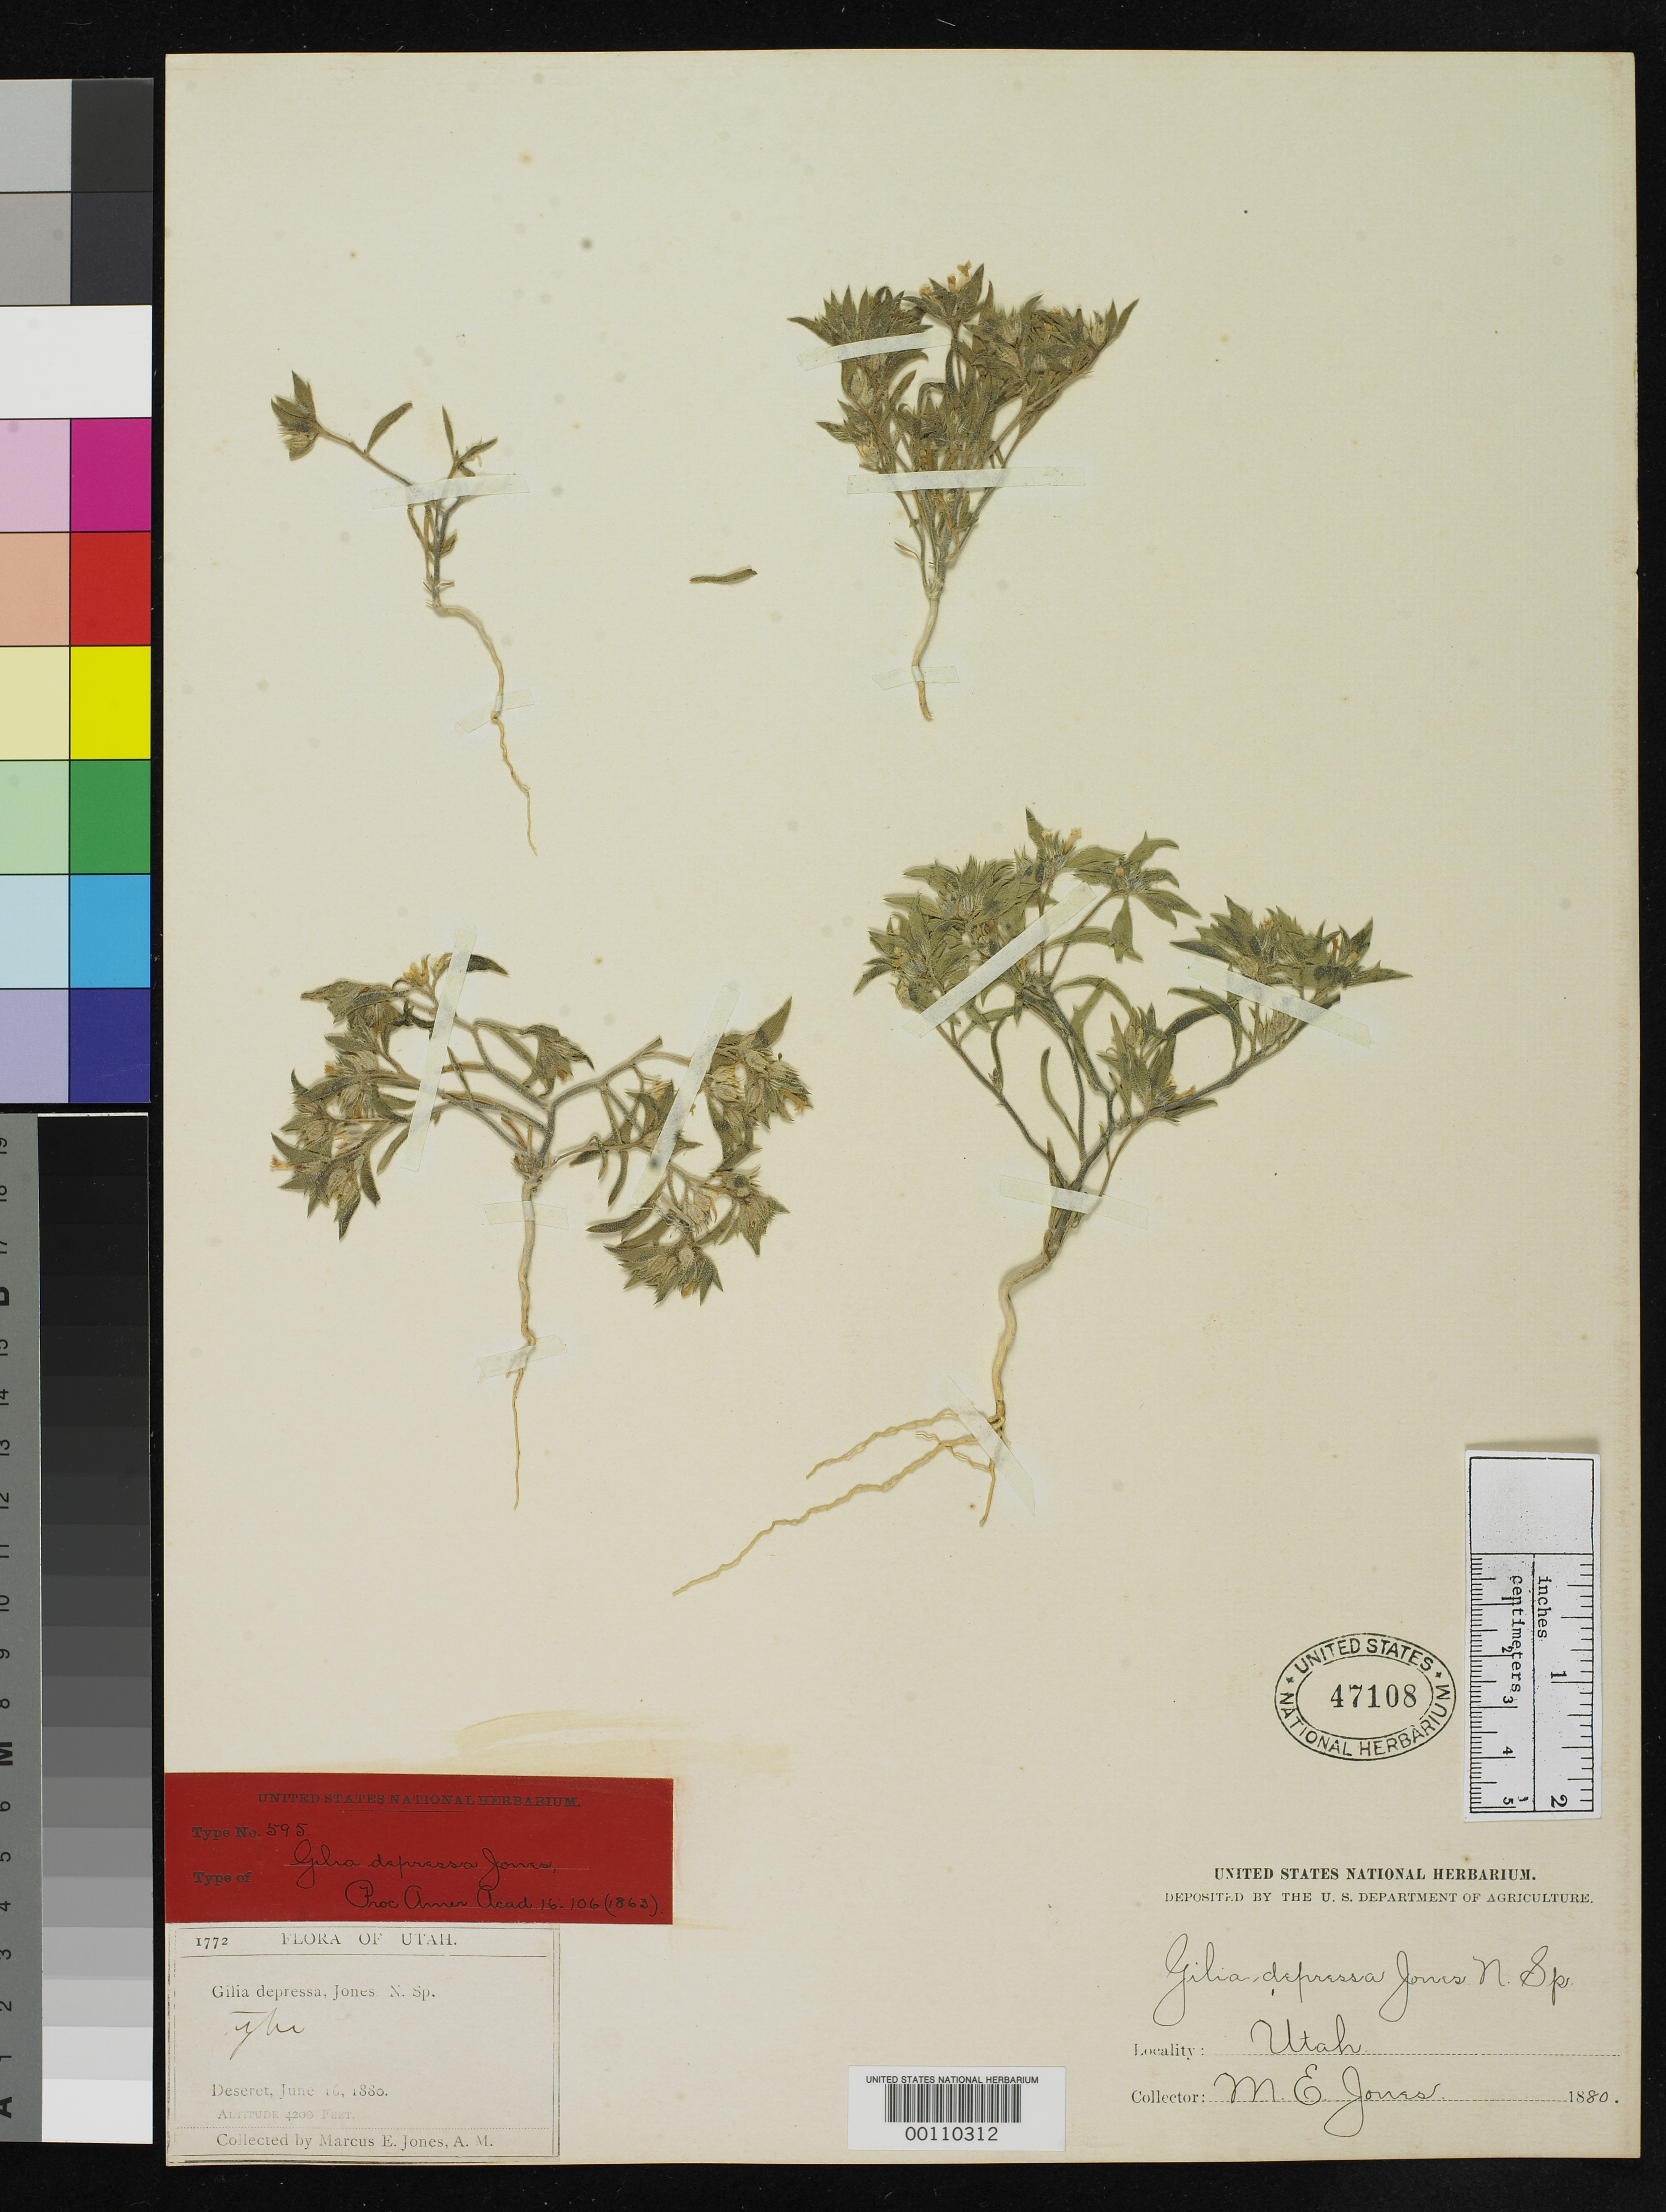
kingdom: Plantae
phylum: Tracheophyta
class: Magnoliopsida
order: Ericales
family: Polemoniaceae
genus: Gilia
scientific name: Gilia depressa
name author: M.E. Jones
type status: Isotype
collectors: M. E. Jones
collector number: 1772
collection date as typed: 16 Jun 1880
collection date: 1880-06-16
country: United States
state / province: Utah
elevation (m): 1280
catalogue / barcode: US 47108